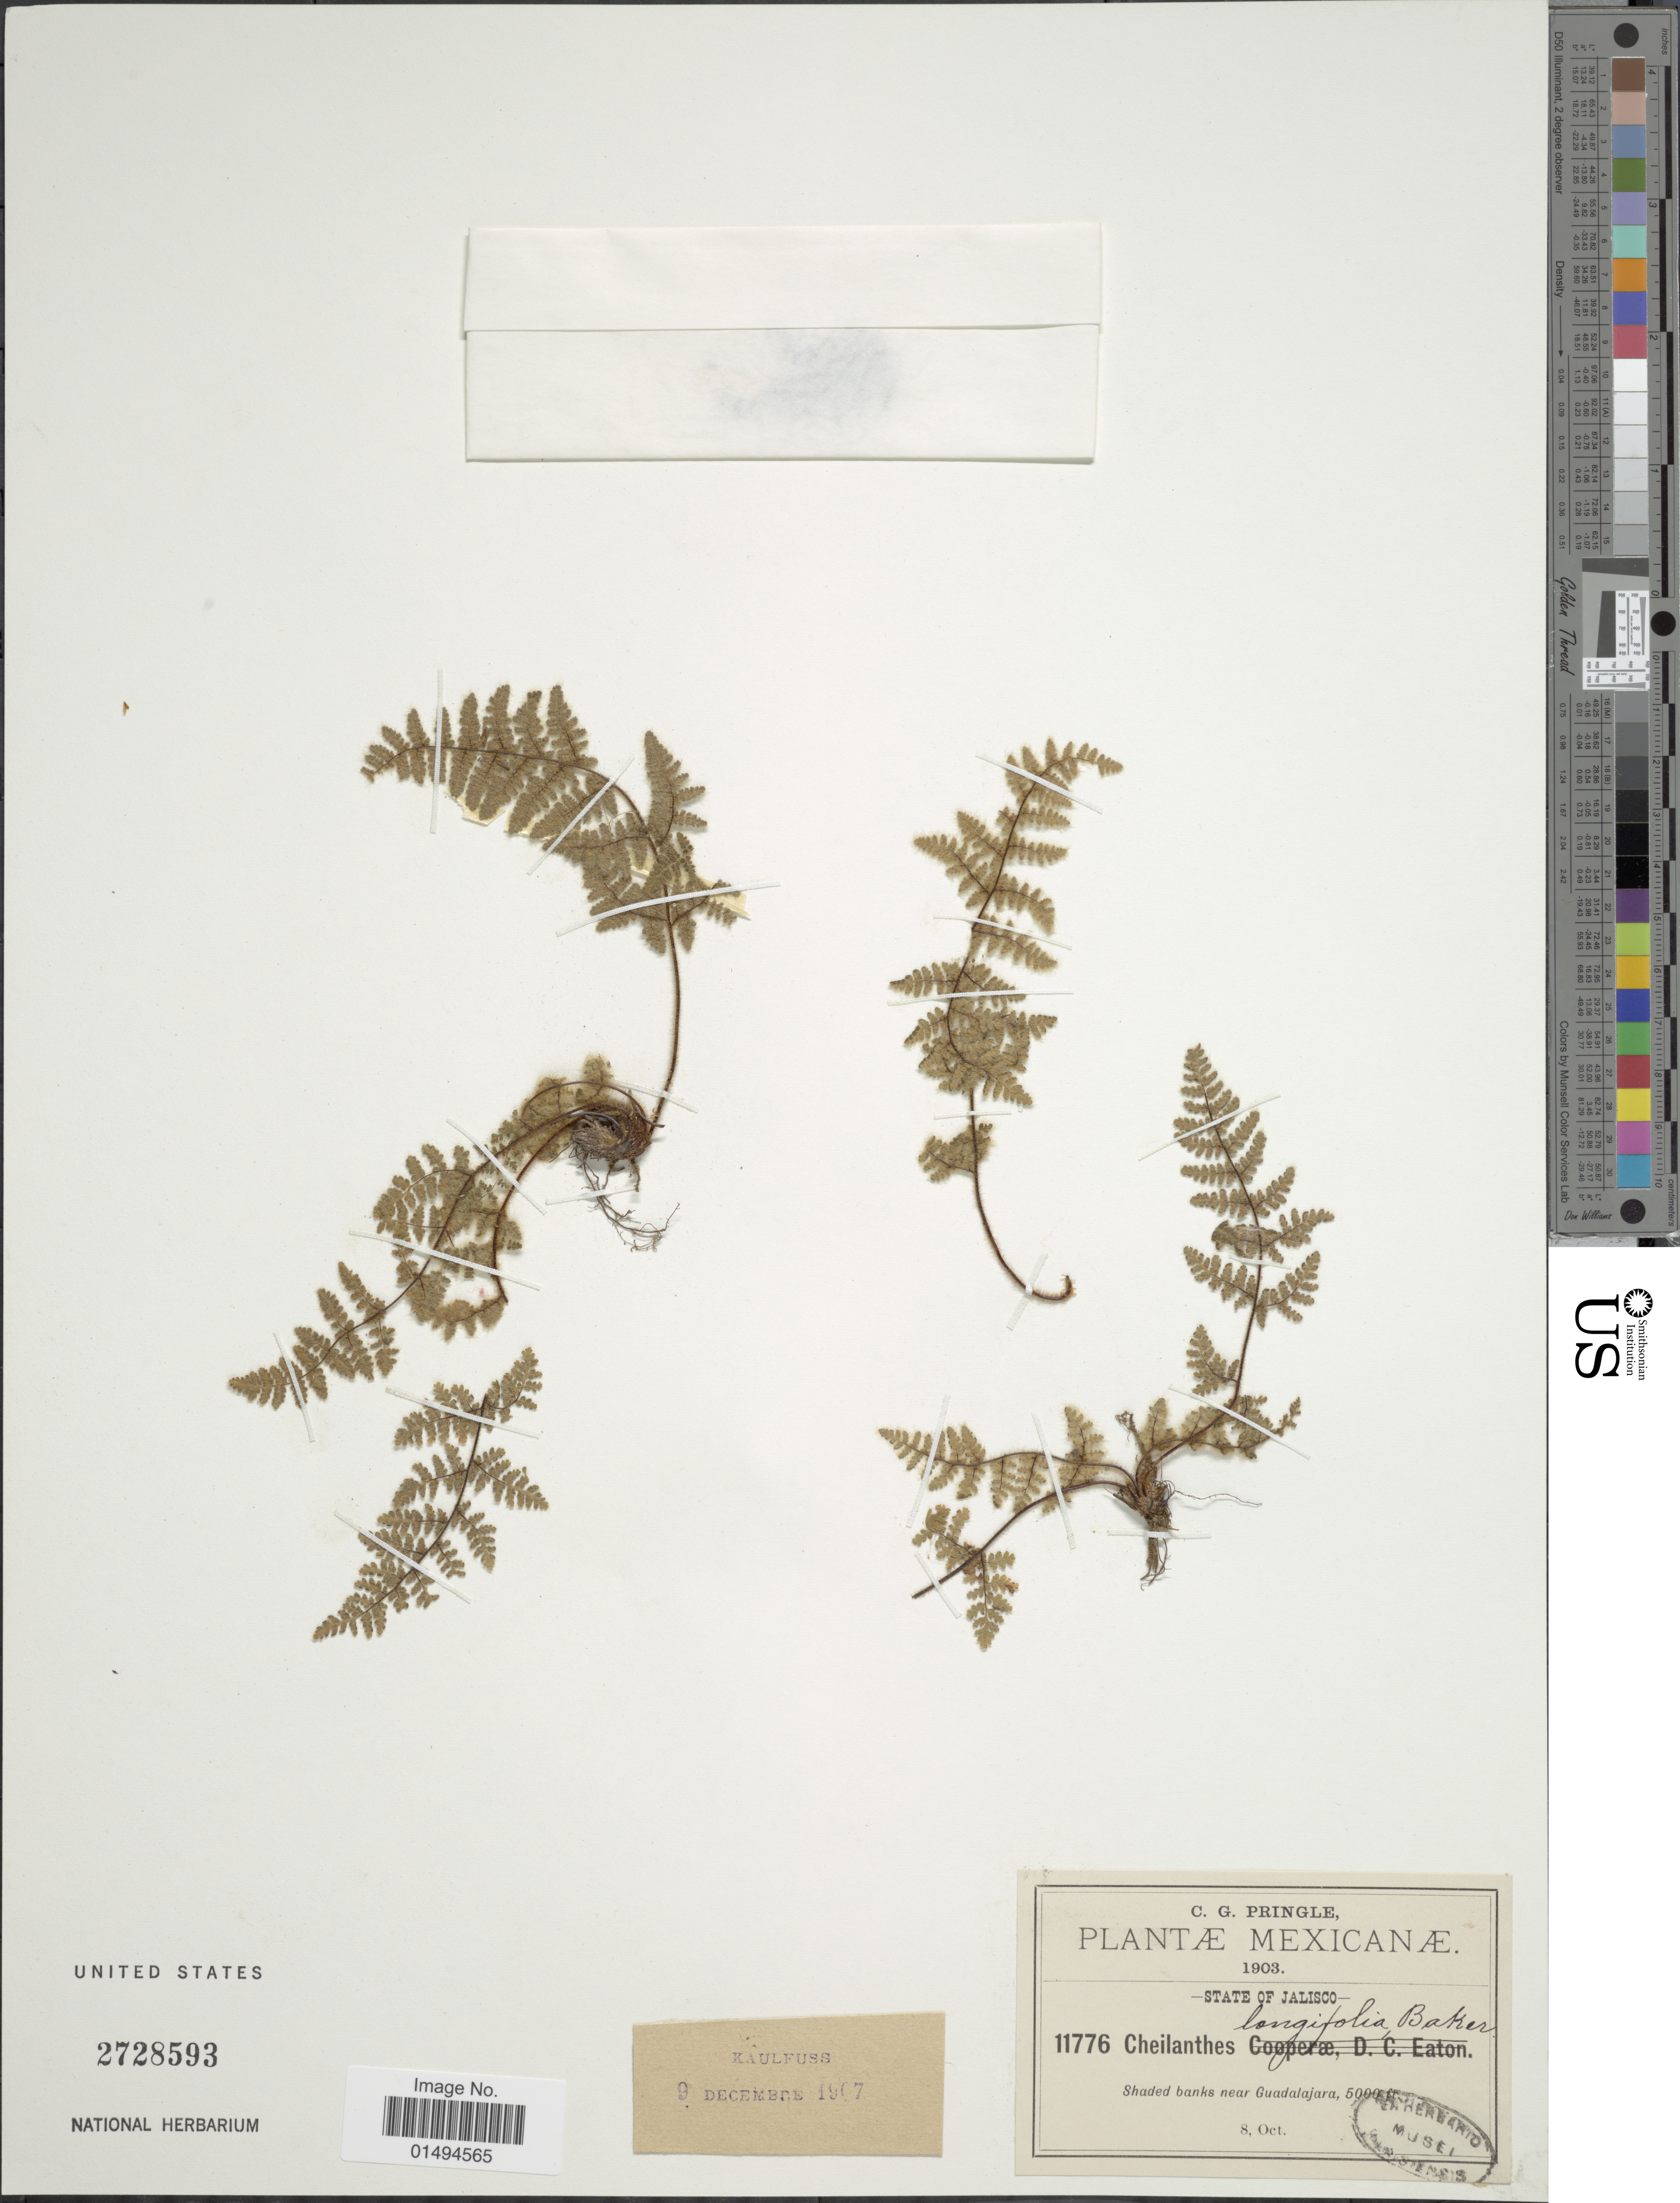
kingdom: Plantae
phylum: Tracheophyta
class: Polypodiopsida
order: Polypodiales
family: Pteridaceae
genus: Myriopteris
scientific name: Myriopteris longipila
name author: (Baker) Grusz & Windham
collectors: C. G. Pringle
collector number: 11776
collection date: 1903-10-08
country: Mexico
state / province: Jalisco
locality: Shaded banks near Guadalajara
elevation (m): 1524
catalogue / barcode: US 2728593